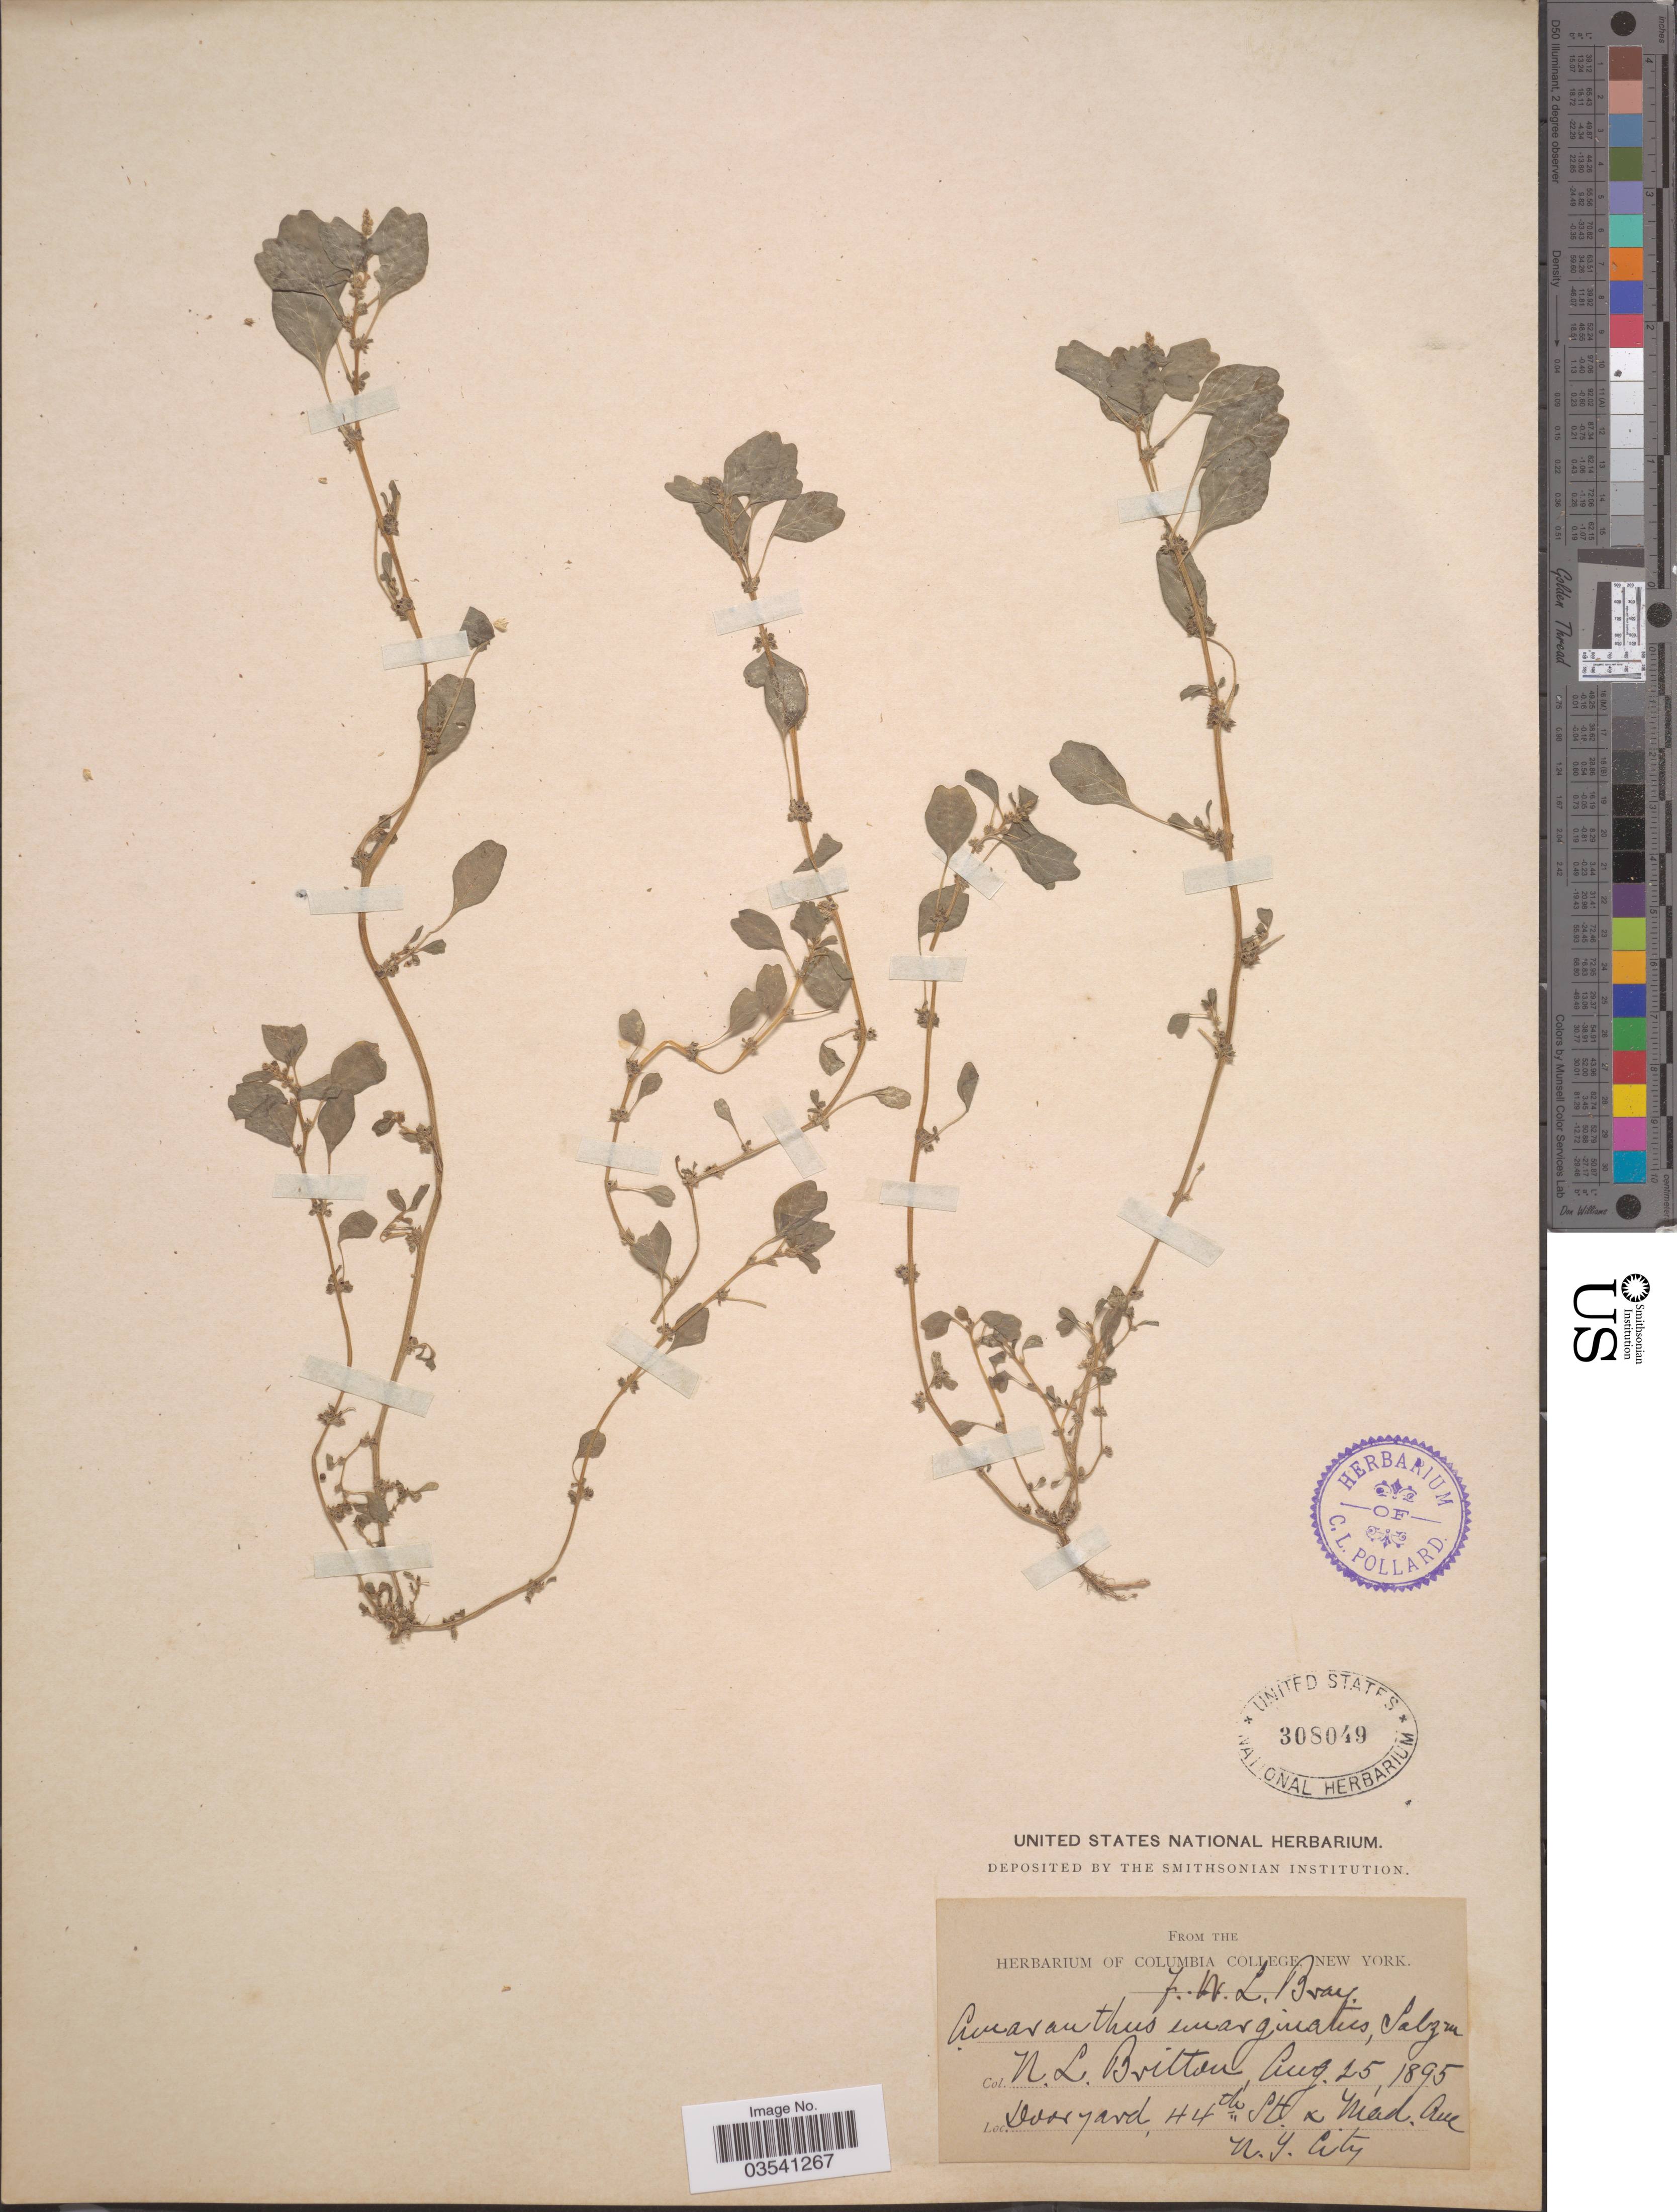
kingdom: Plantae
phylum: Tracheophyta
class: Magnoliopsida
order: Caryophyllales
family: Amaranthaceae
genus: Amaranthus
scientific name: Amaranthus viridis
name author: L.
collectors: N. Britton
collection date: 1895-08-25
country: United States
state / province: New York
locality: Door yard, 44 th St. Mad. Que.[interpreted] N.Y. City.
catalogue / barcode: US 308049